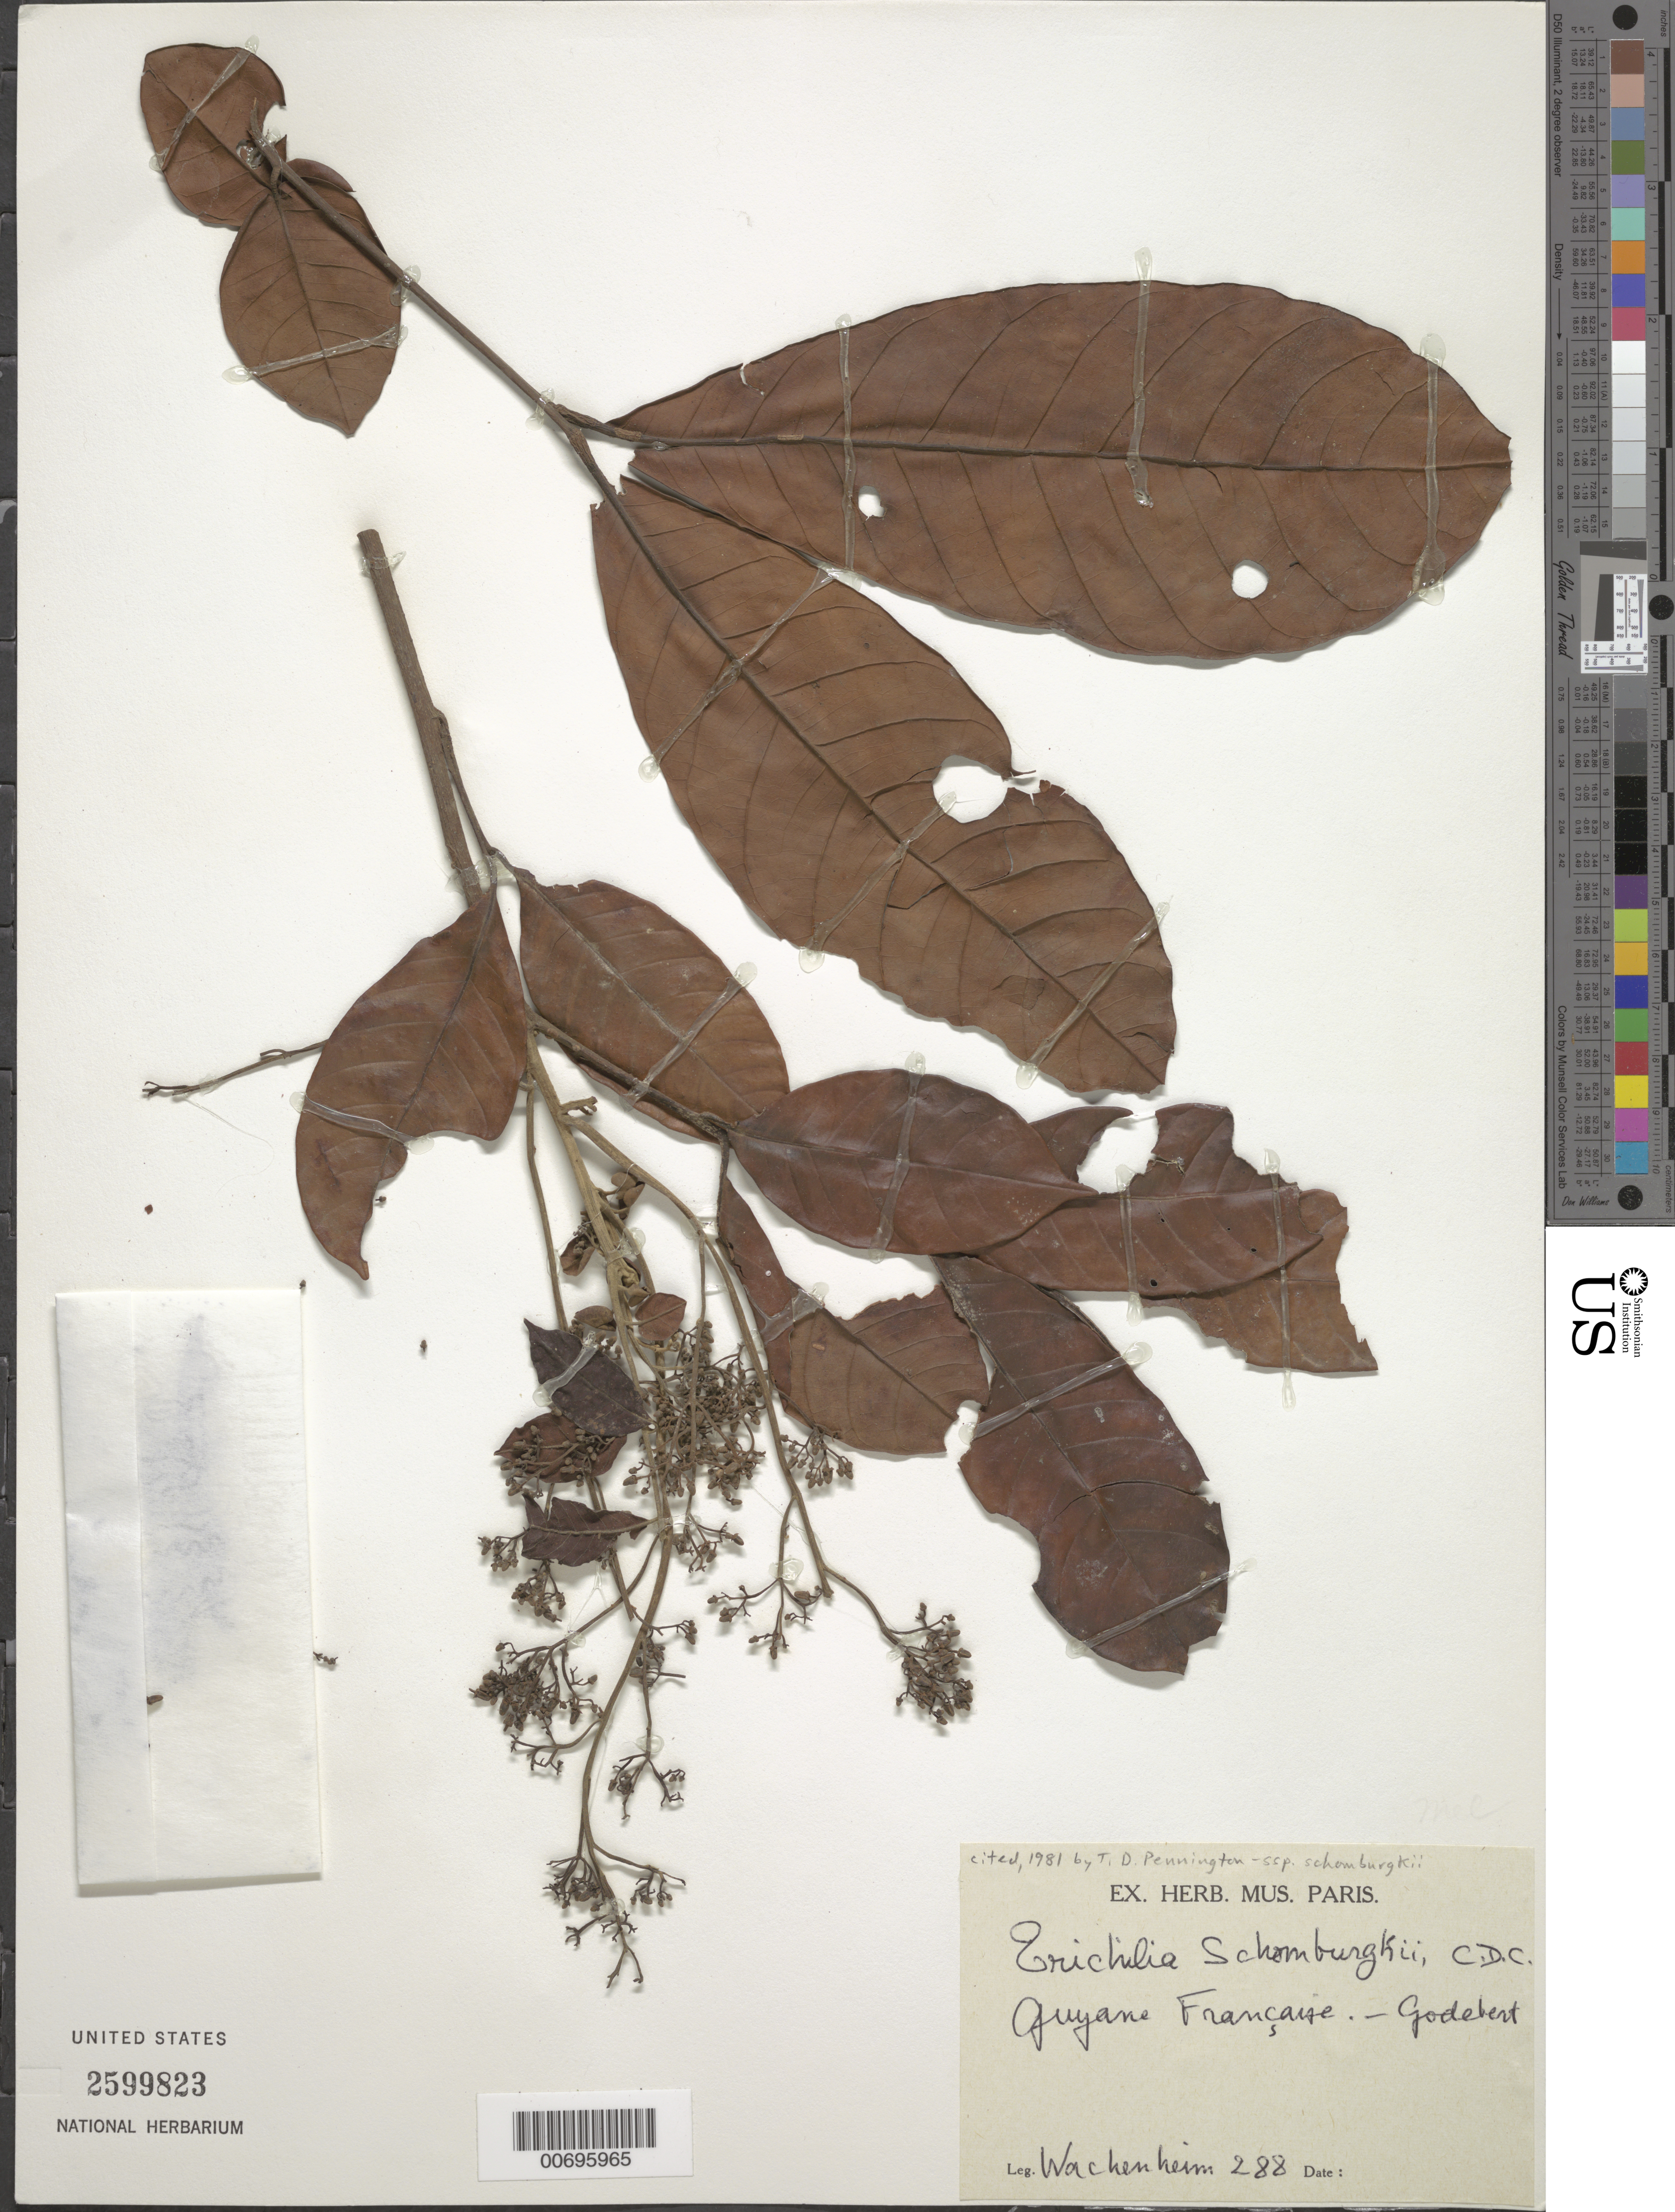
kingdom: Plantae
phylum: Tracheophyta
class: Magnoliopsida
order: Sapindales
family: Meliaceae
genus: Trichilia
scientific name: Trichilia schomburgkii subsp. schomburgkii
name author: C. DC.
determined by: Pennington, T. D., (K)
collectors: G. Wachenheim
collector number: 288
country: French Guiana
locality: Godebert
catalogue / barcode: US 2599823